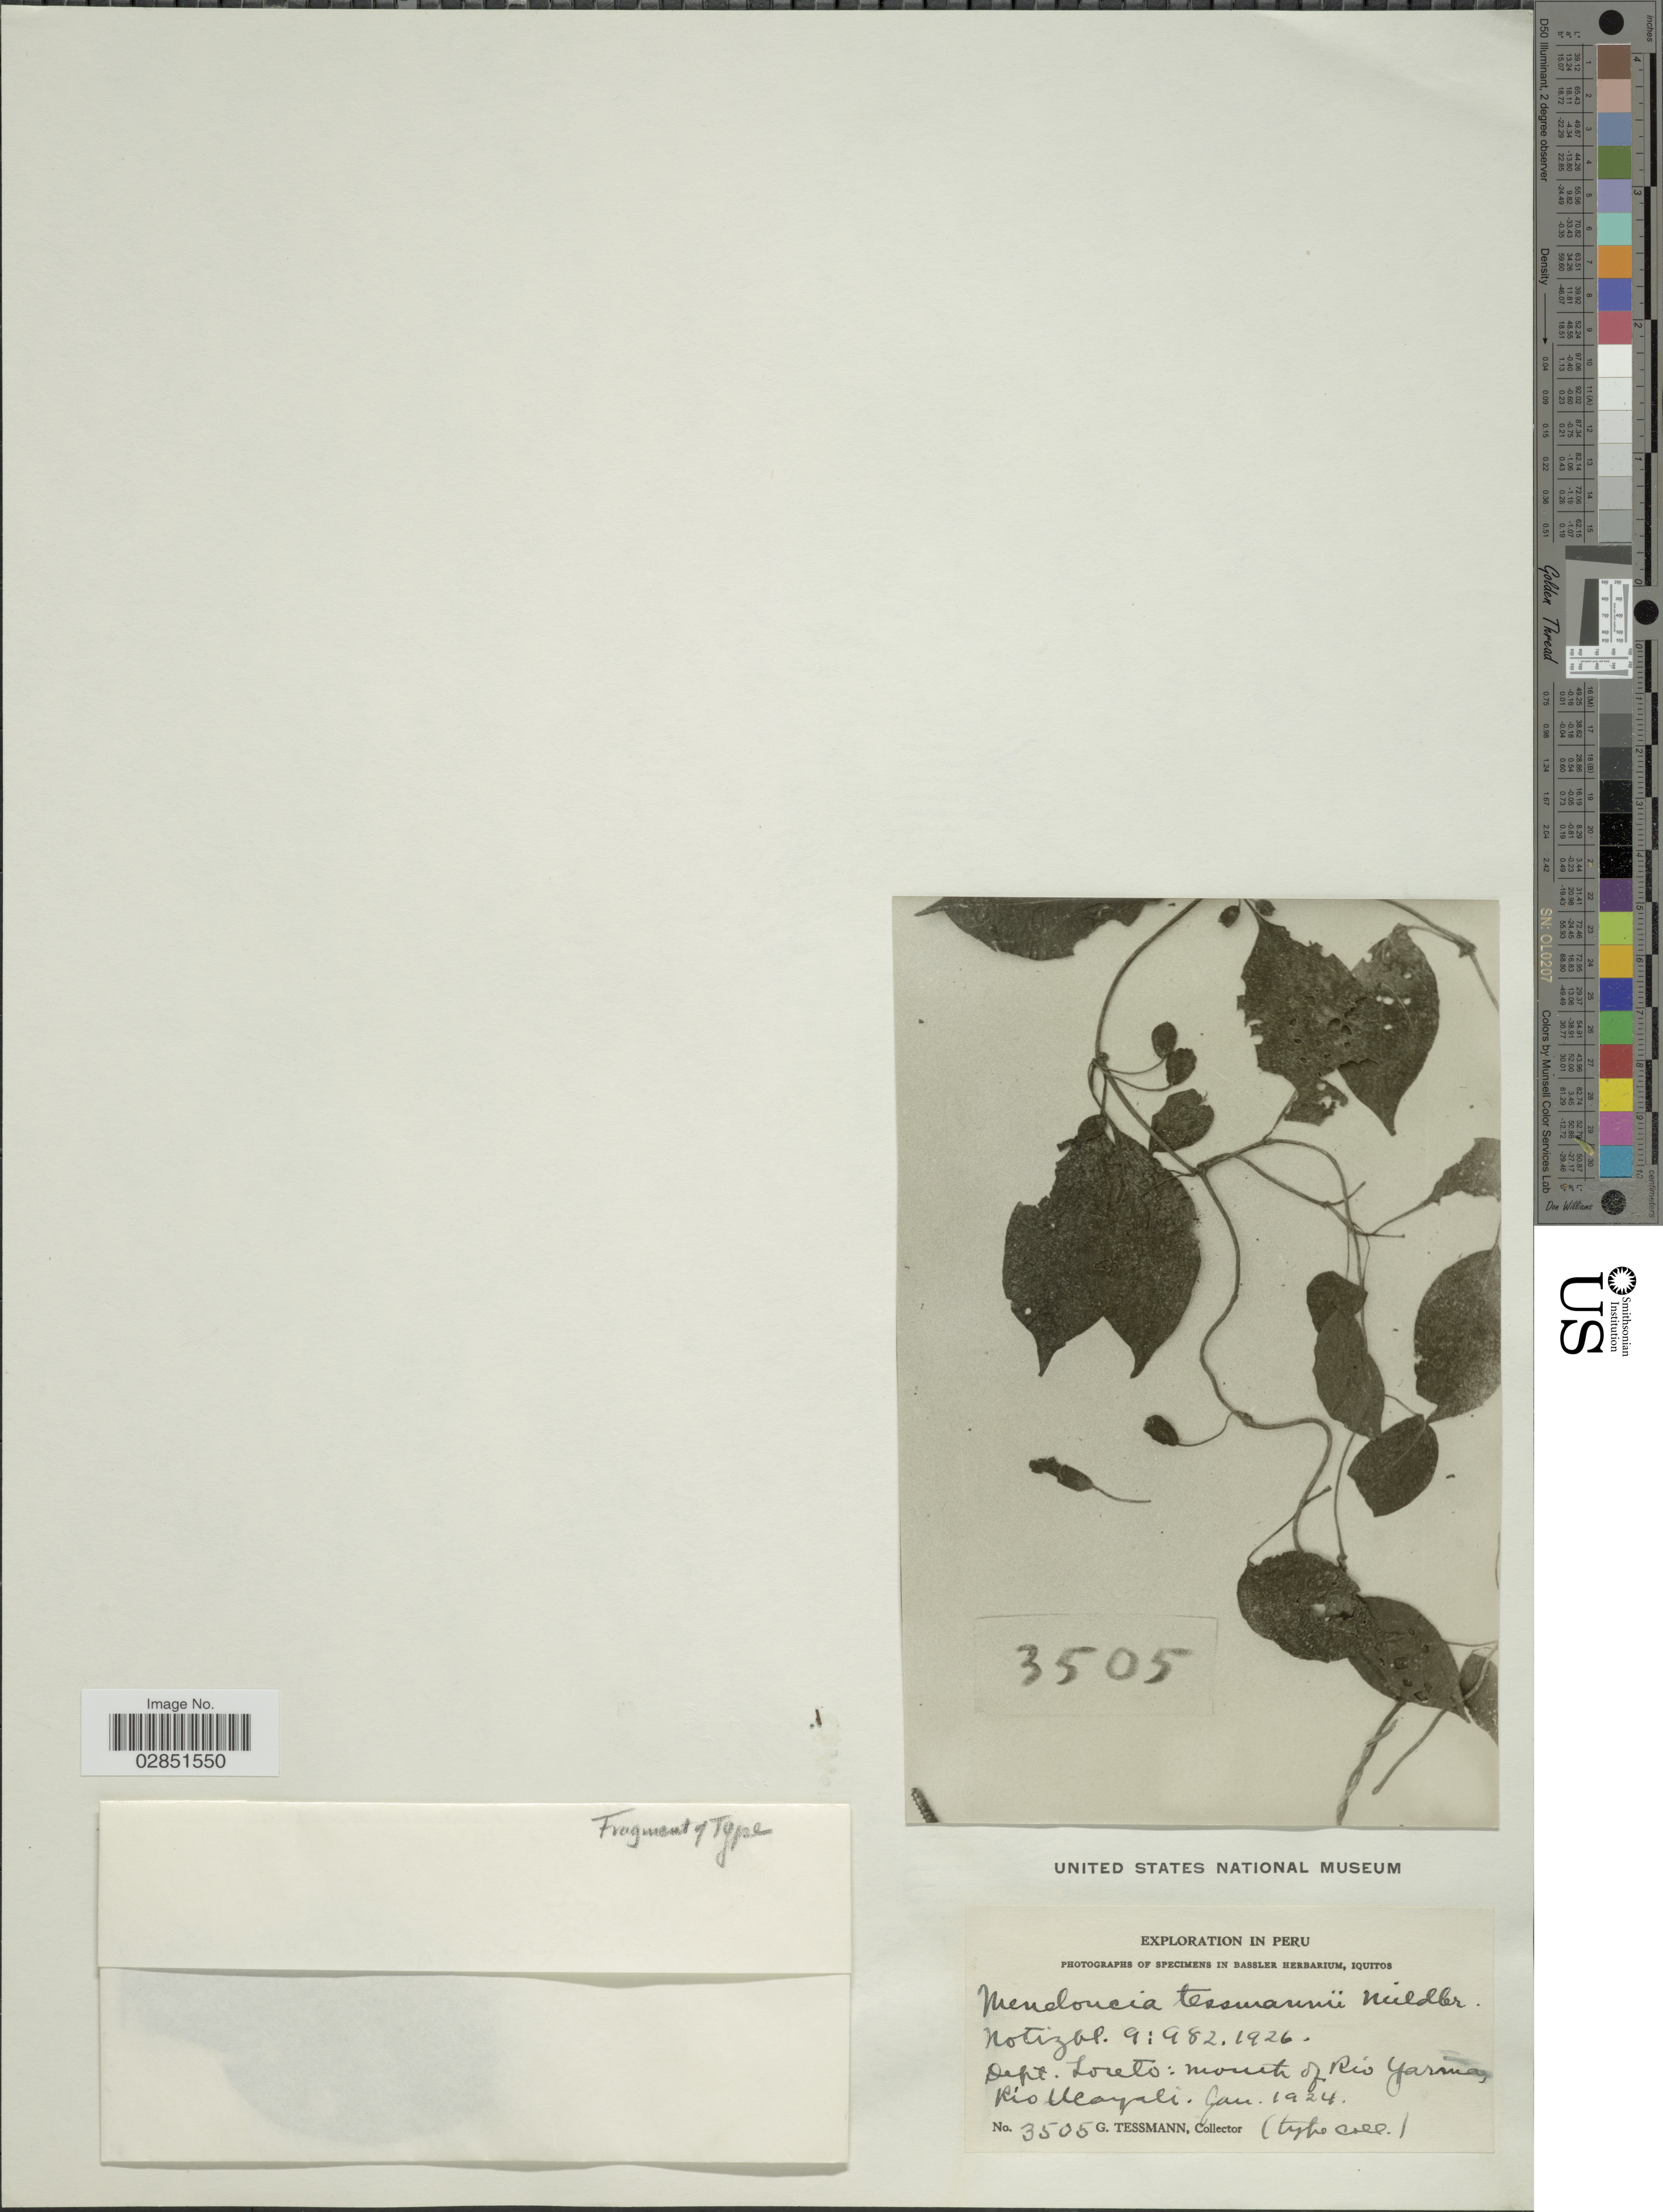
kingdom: Plantae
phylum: Tracheophyta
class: Magnoliopsida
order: Lamiales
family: Acanthaceae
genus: Mendoncia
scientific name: Mendoncia tessmannii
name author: Mildbr.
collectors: G. Tessmann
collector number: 3505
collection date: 1924-01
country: Peru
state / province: Loreto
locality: Dept. Loreto: Mouth of Rio Yarina, Rio Ucayali.